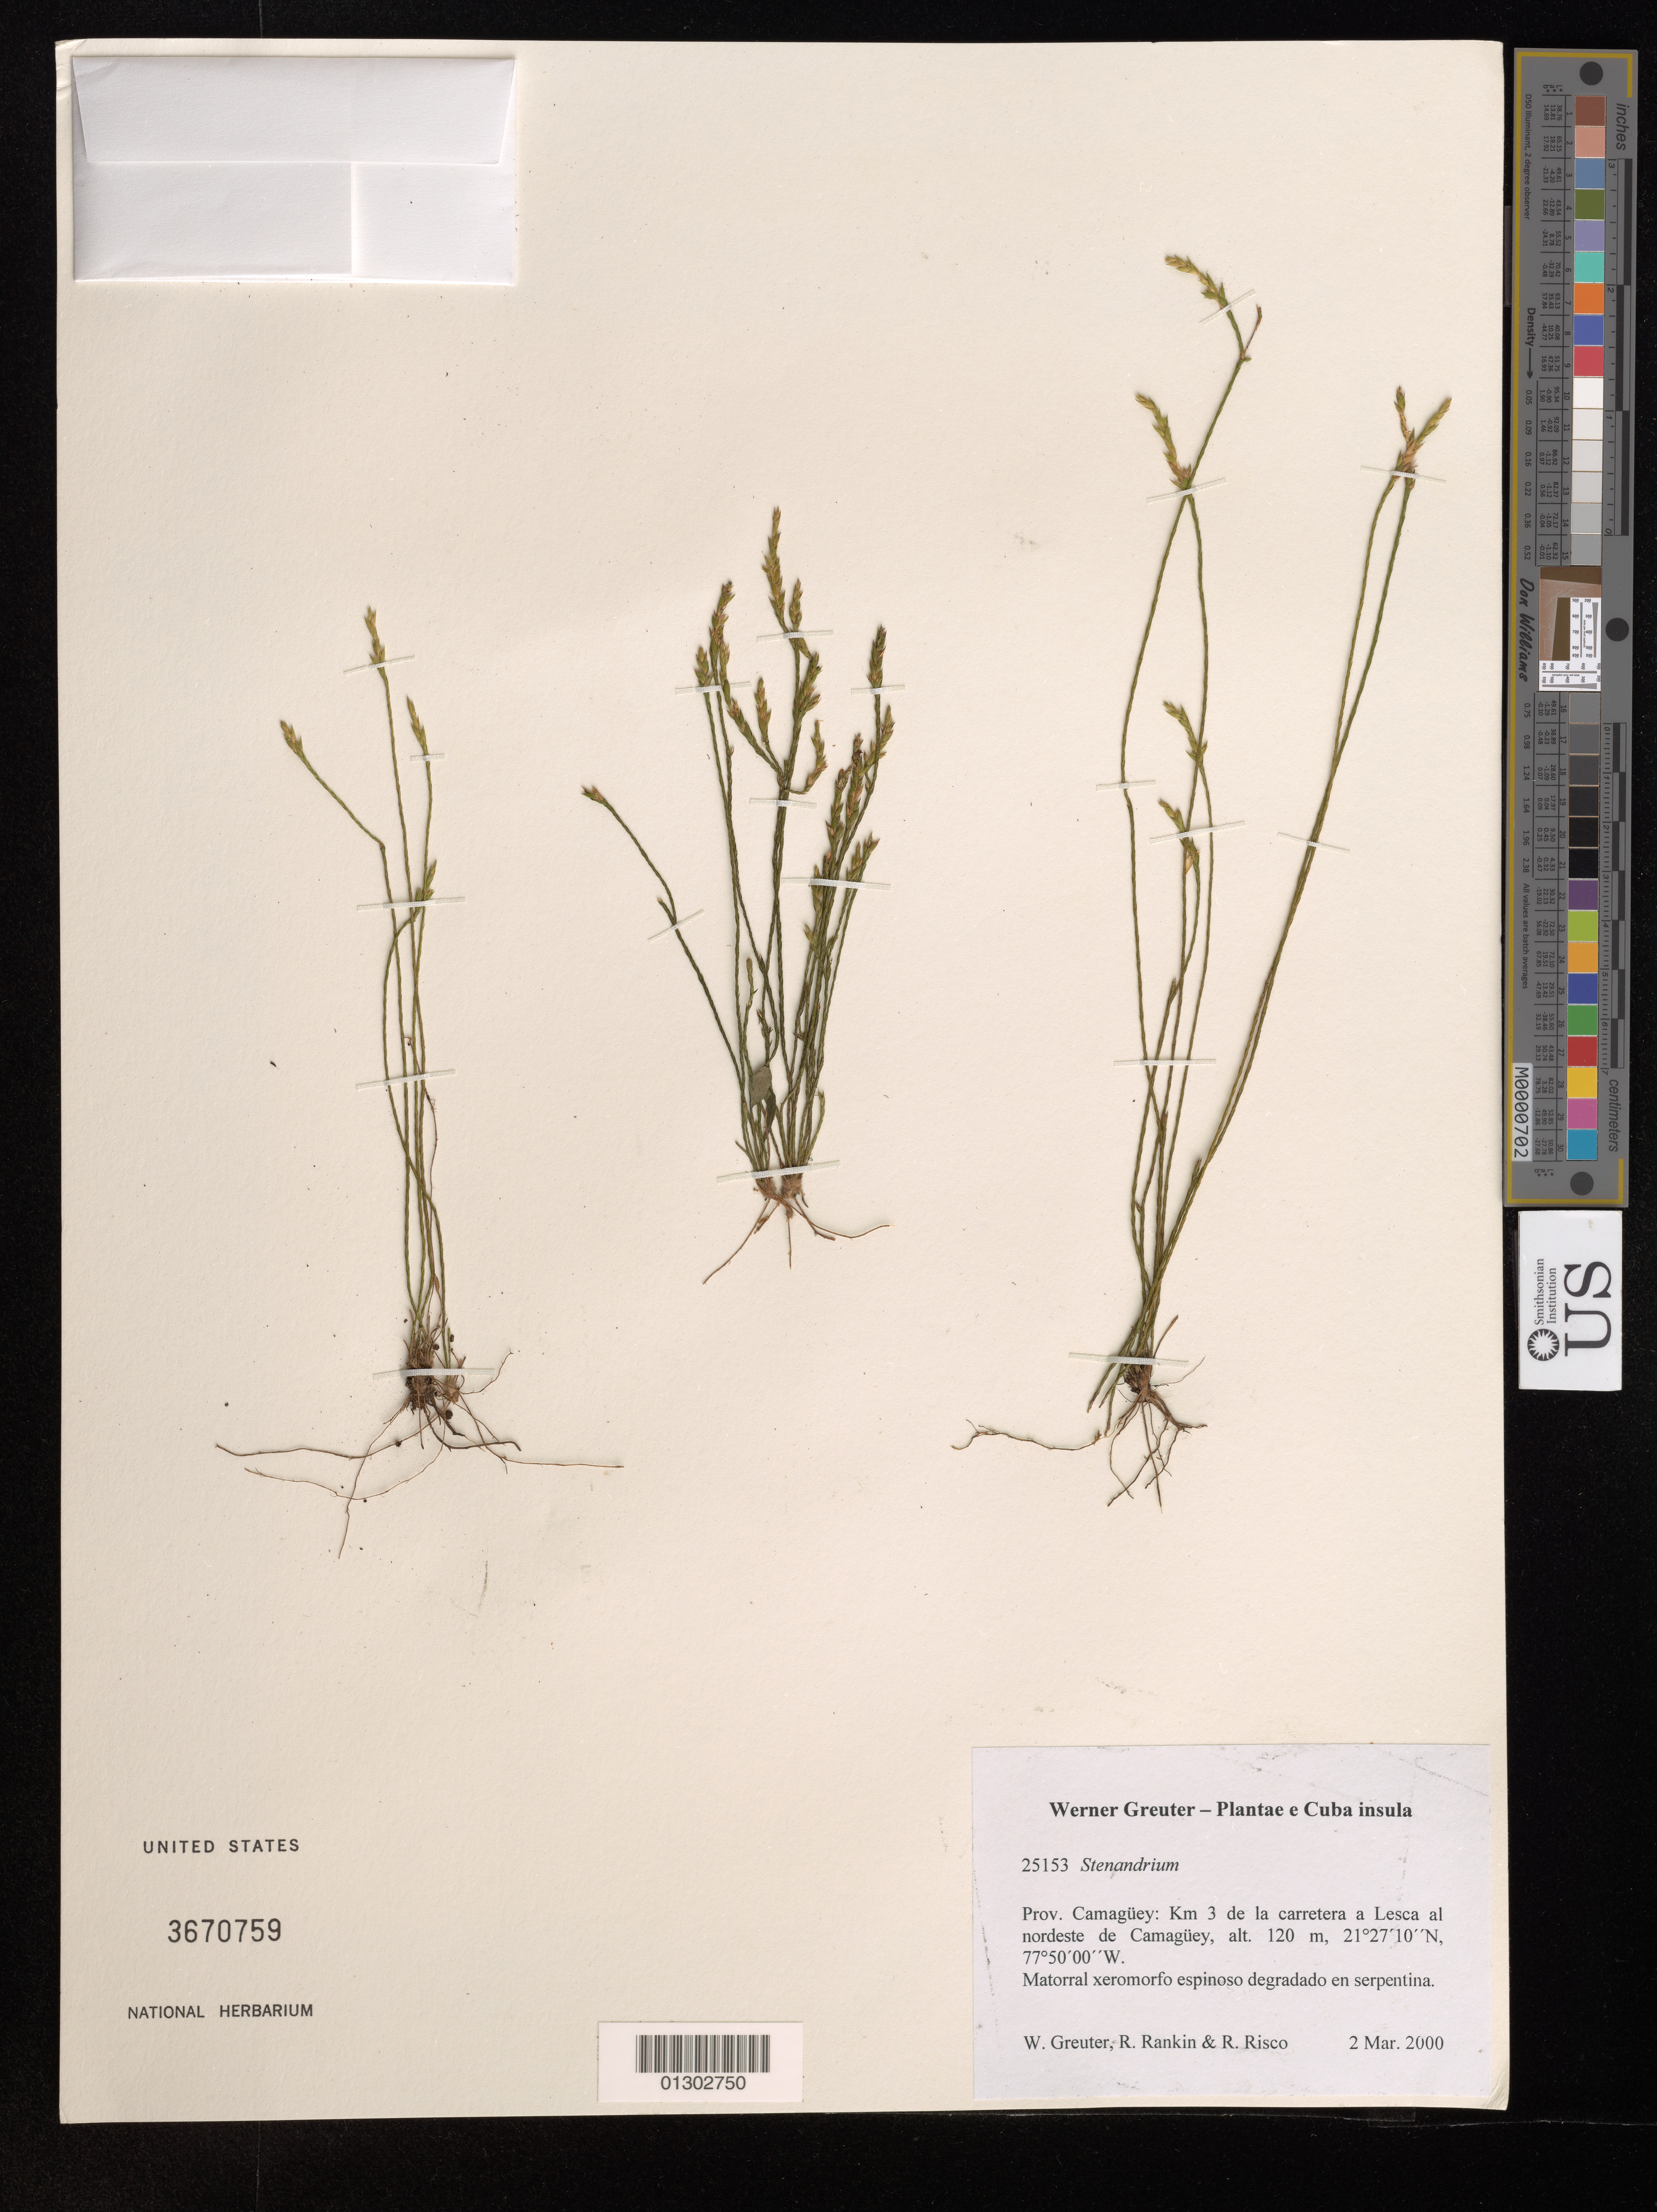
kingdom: Plantae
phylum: Tracheophyta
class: Magnoliopsida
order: Lamiales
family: Acanthaceae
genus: Stenandrium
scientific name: Stenandrium sp.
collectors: W. R. Greuter, R. Rankin Rodriguez & R. Risco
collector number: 25153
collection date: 2000-03-02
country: Cuba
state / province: Camagüey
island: Cuba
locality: Km 3 de la carretera a Lesca al nordeste de Camagüey.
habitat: Matorral xeromorfo espinoso degradado en serpentina.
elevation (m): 120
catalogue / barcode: US 3670759